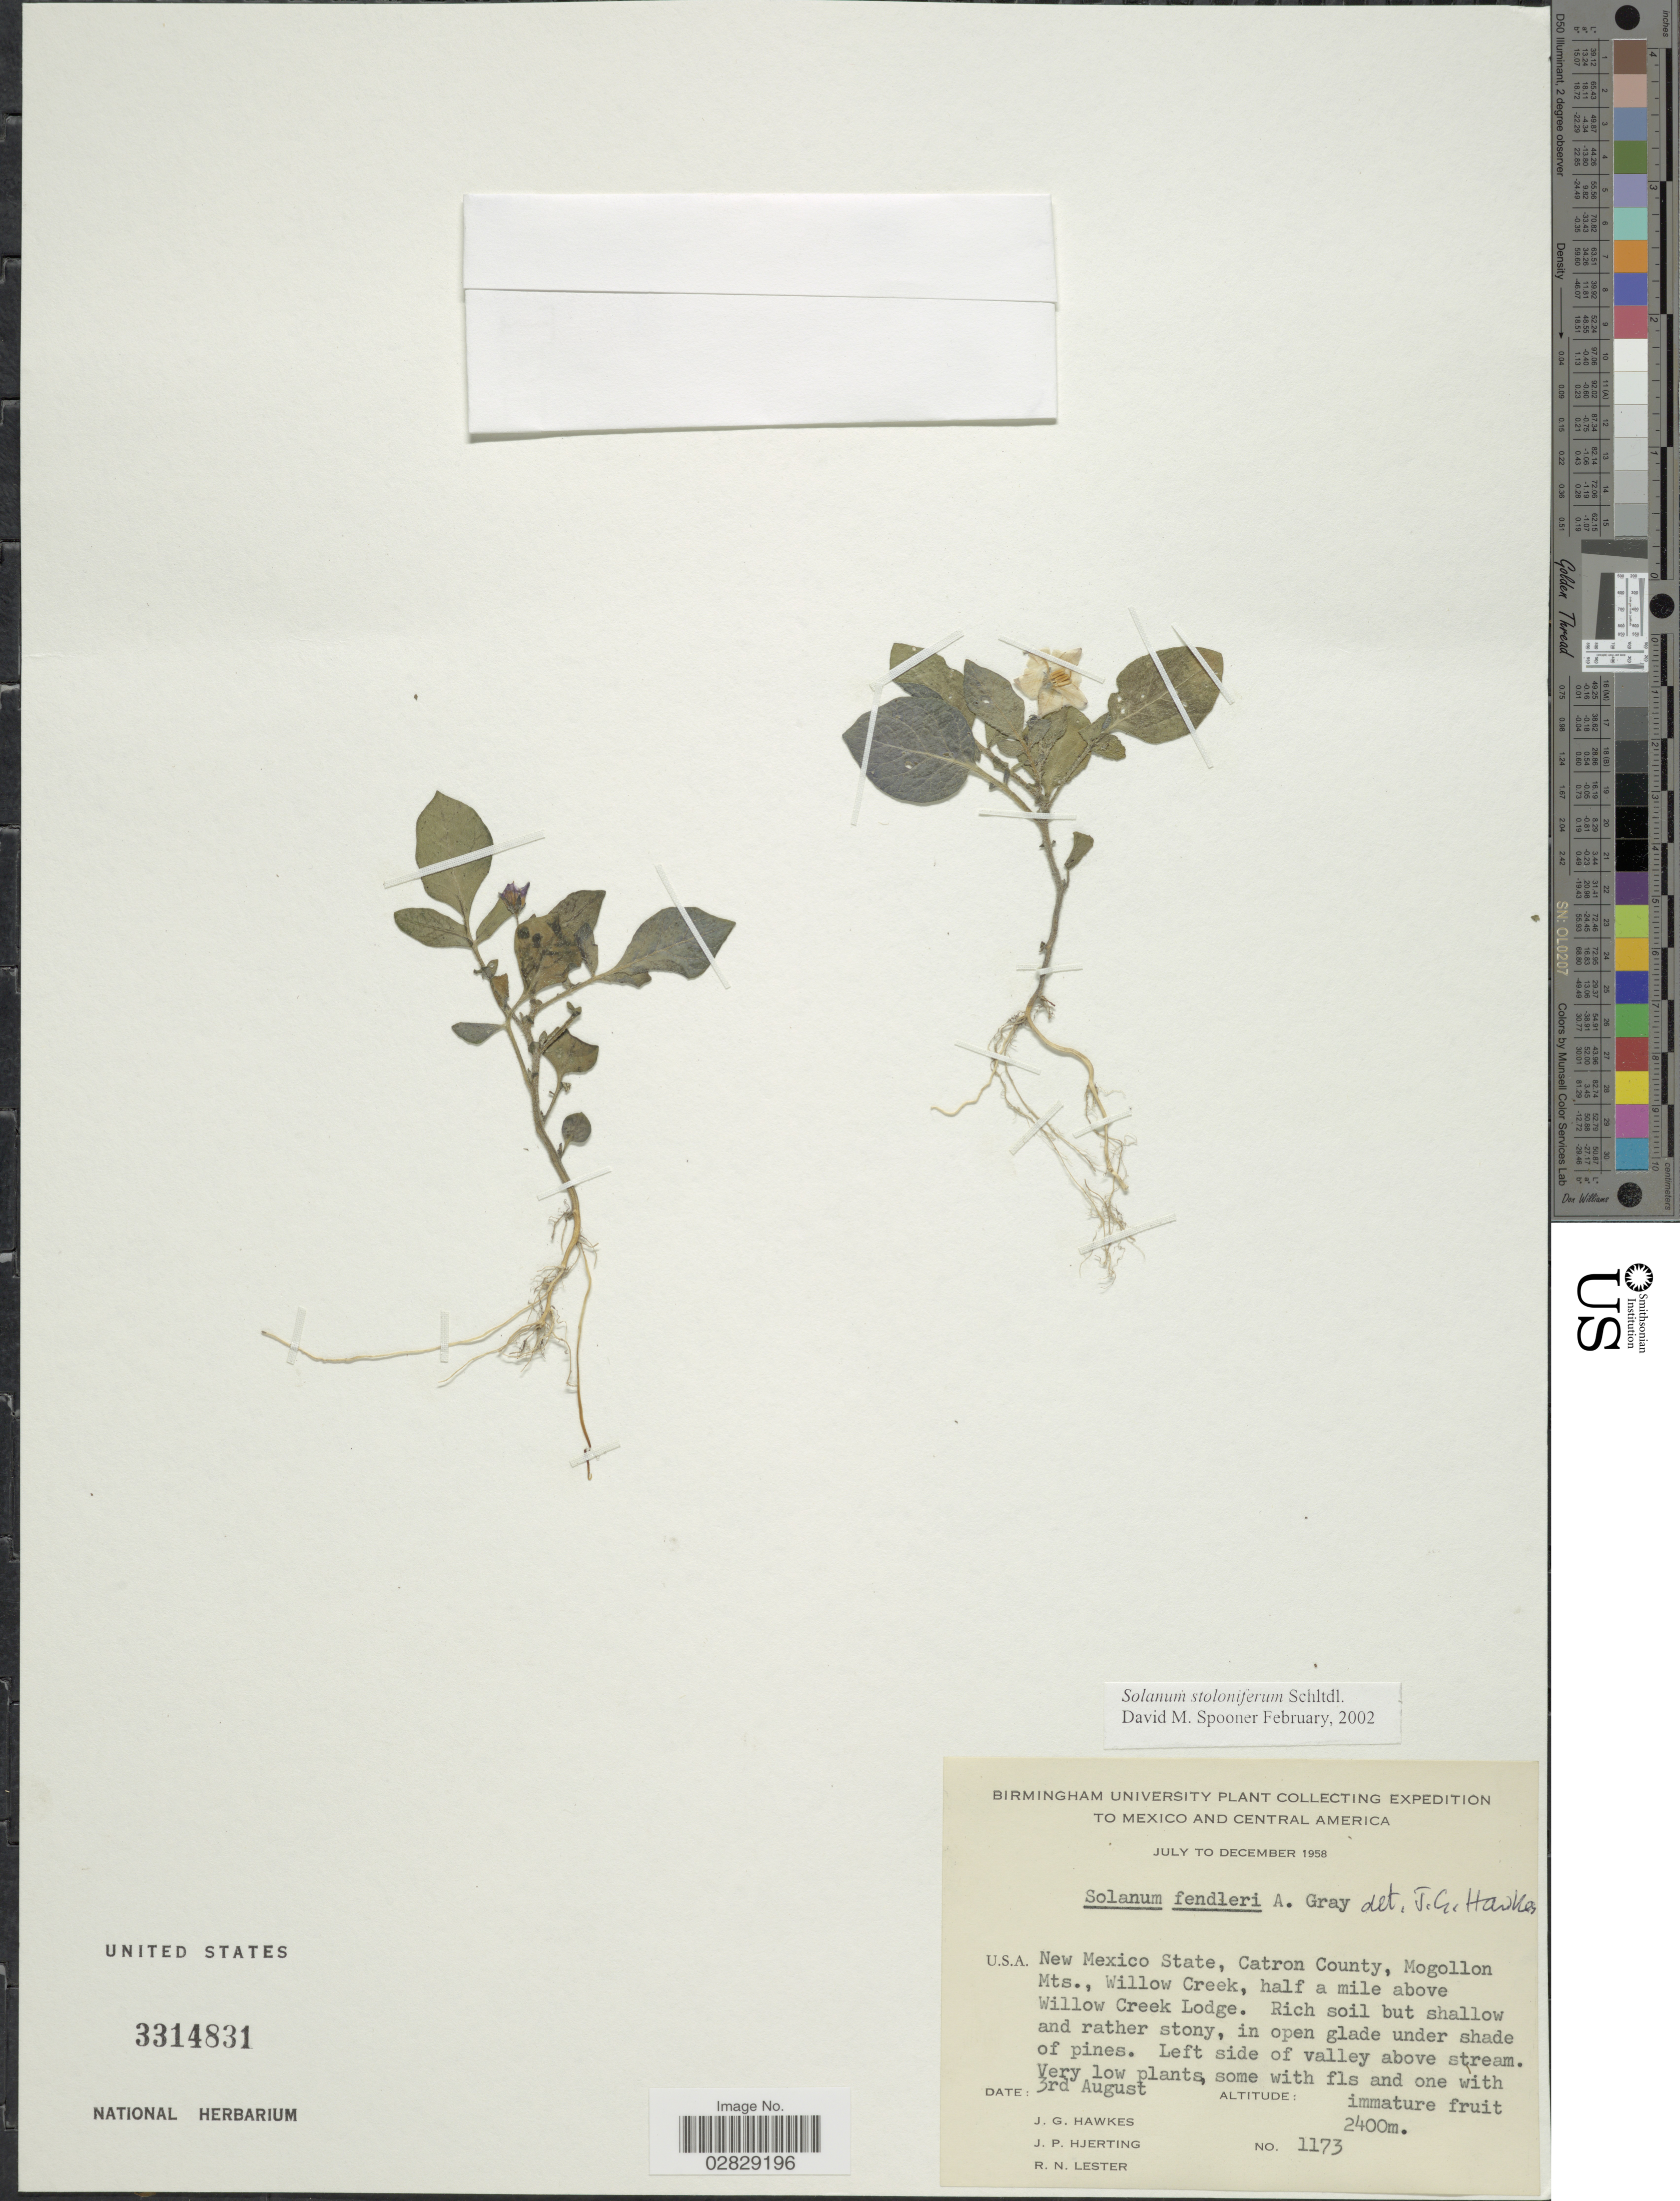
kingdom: Plantae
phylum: Tracheophyta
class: Magnoliopsida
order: Solanales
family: Solanaceae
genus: Solanum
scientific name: Solanum stoloniferum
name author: Schltdl.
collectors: J. Hawkes, J. P. Hjerting & R. Lester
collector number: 1173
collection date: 1958-08-03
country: United States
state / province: New Mexico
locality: Catron County, Mogollon Mts., Willow Creek, half a mile above Willow Creek Lodge.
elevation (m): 2400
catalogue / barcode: US 3314831